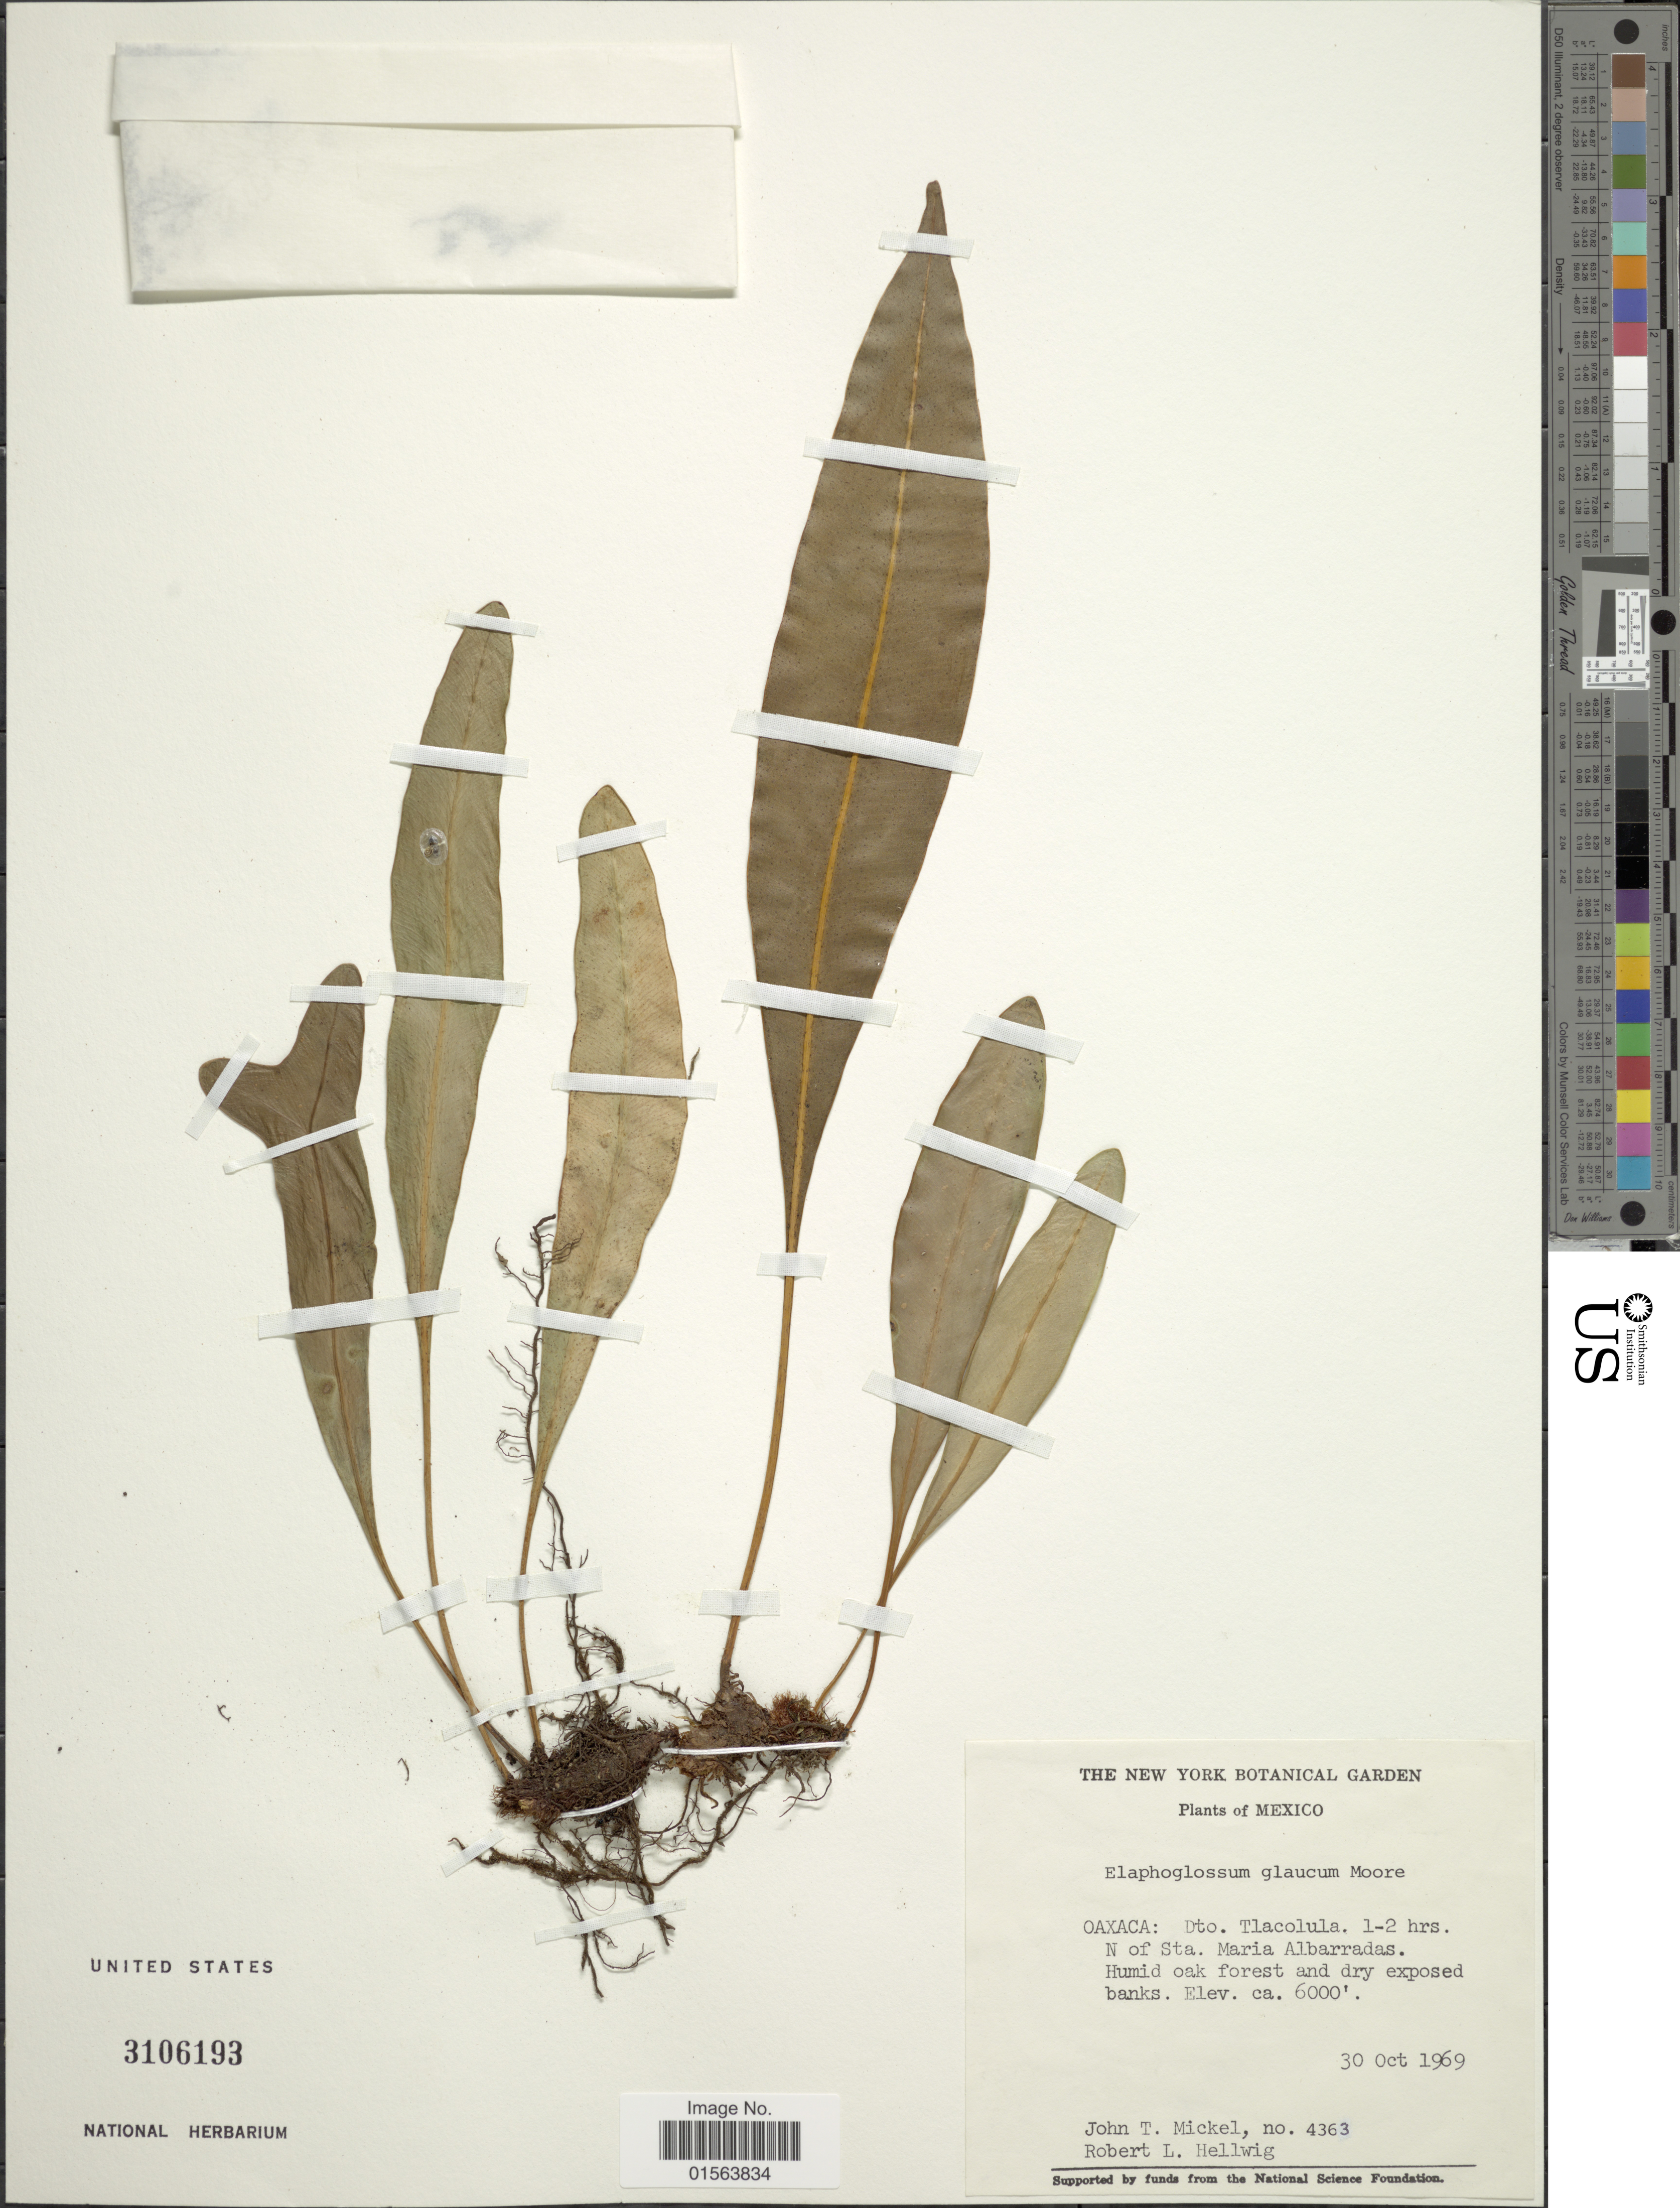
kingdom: Plantae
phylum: Tracheophyta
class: Polypodiopsida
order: Polypodiales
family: Dryopteridaceae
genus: Elaphoglossum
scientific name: Elaphoglossum glaucum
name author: T. Moore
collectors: J. T. Mickel & R. Hellwig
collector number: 4363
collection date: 1969-10-30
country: Mexico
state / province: Oaxaca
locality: Oaxaca: Dto. Tlacolula, 1-2 hrs. N of Sta. Maria Albarradas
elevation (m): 1829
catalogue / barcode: US 3106193